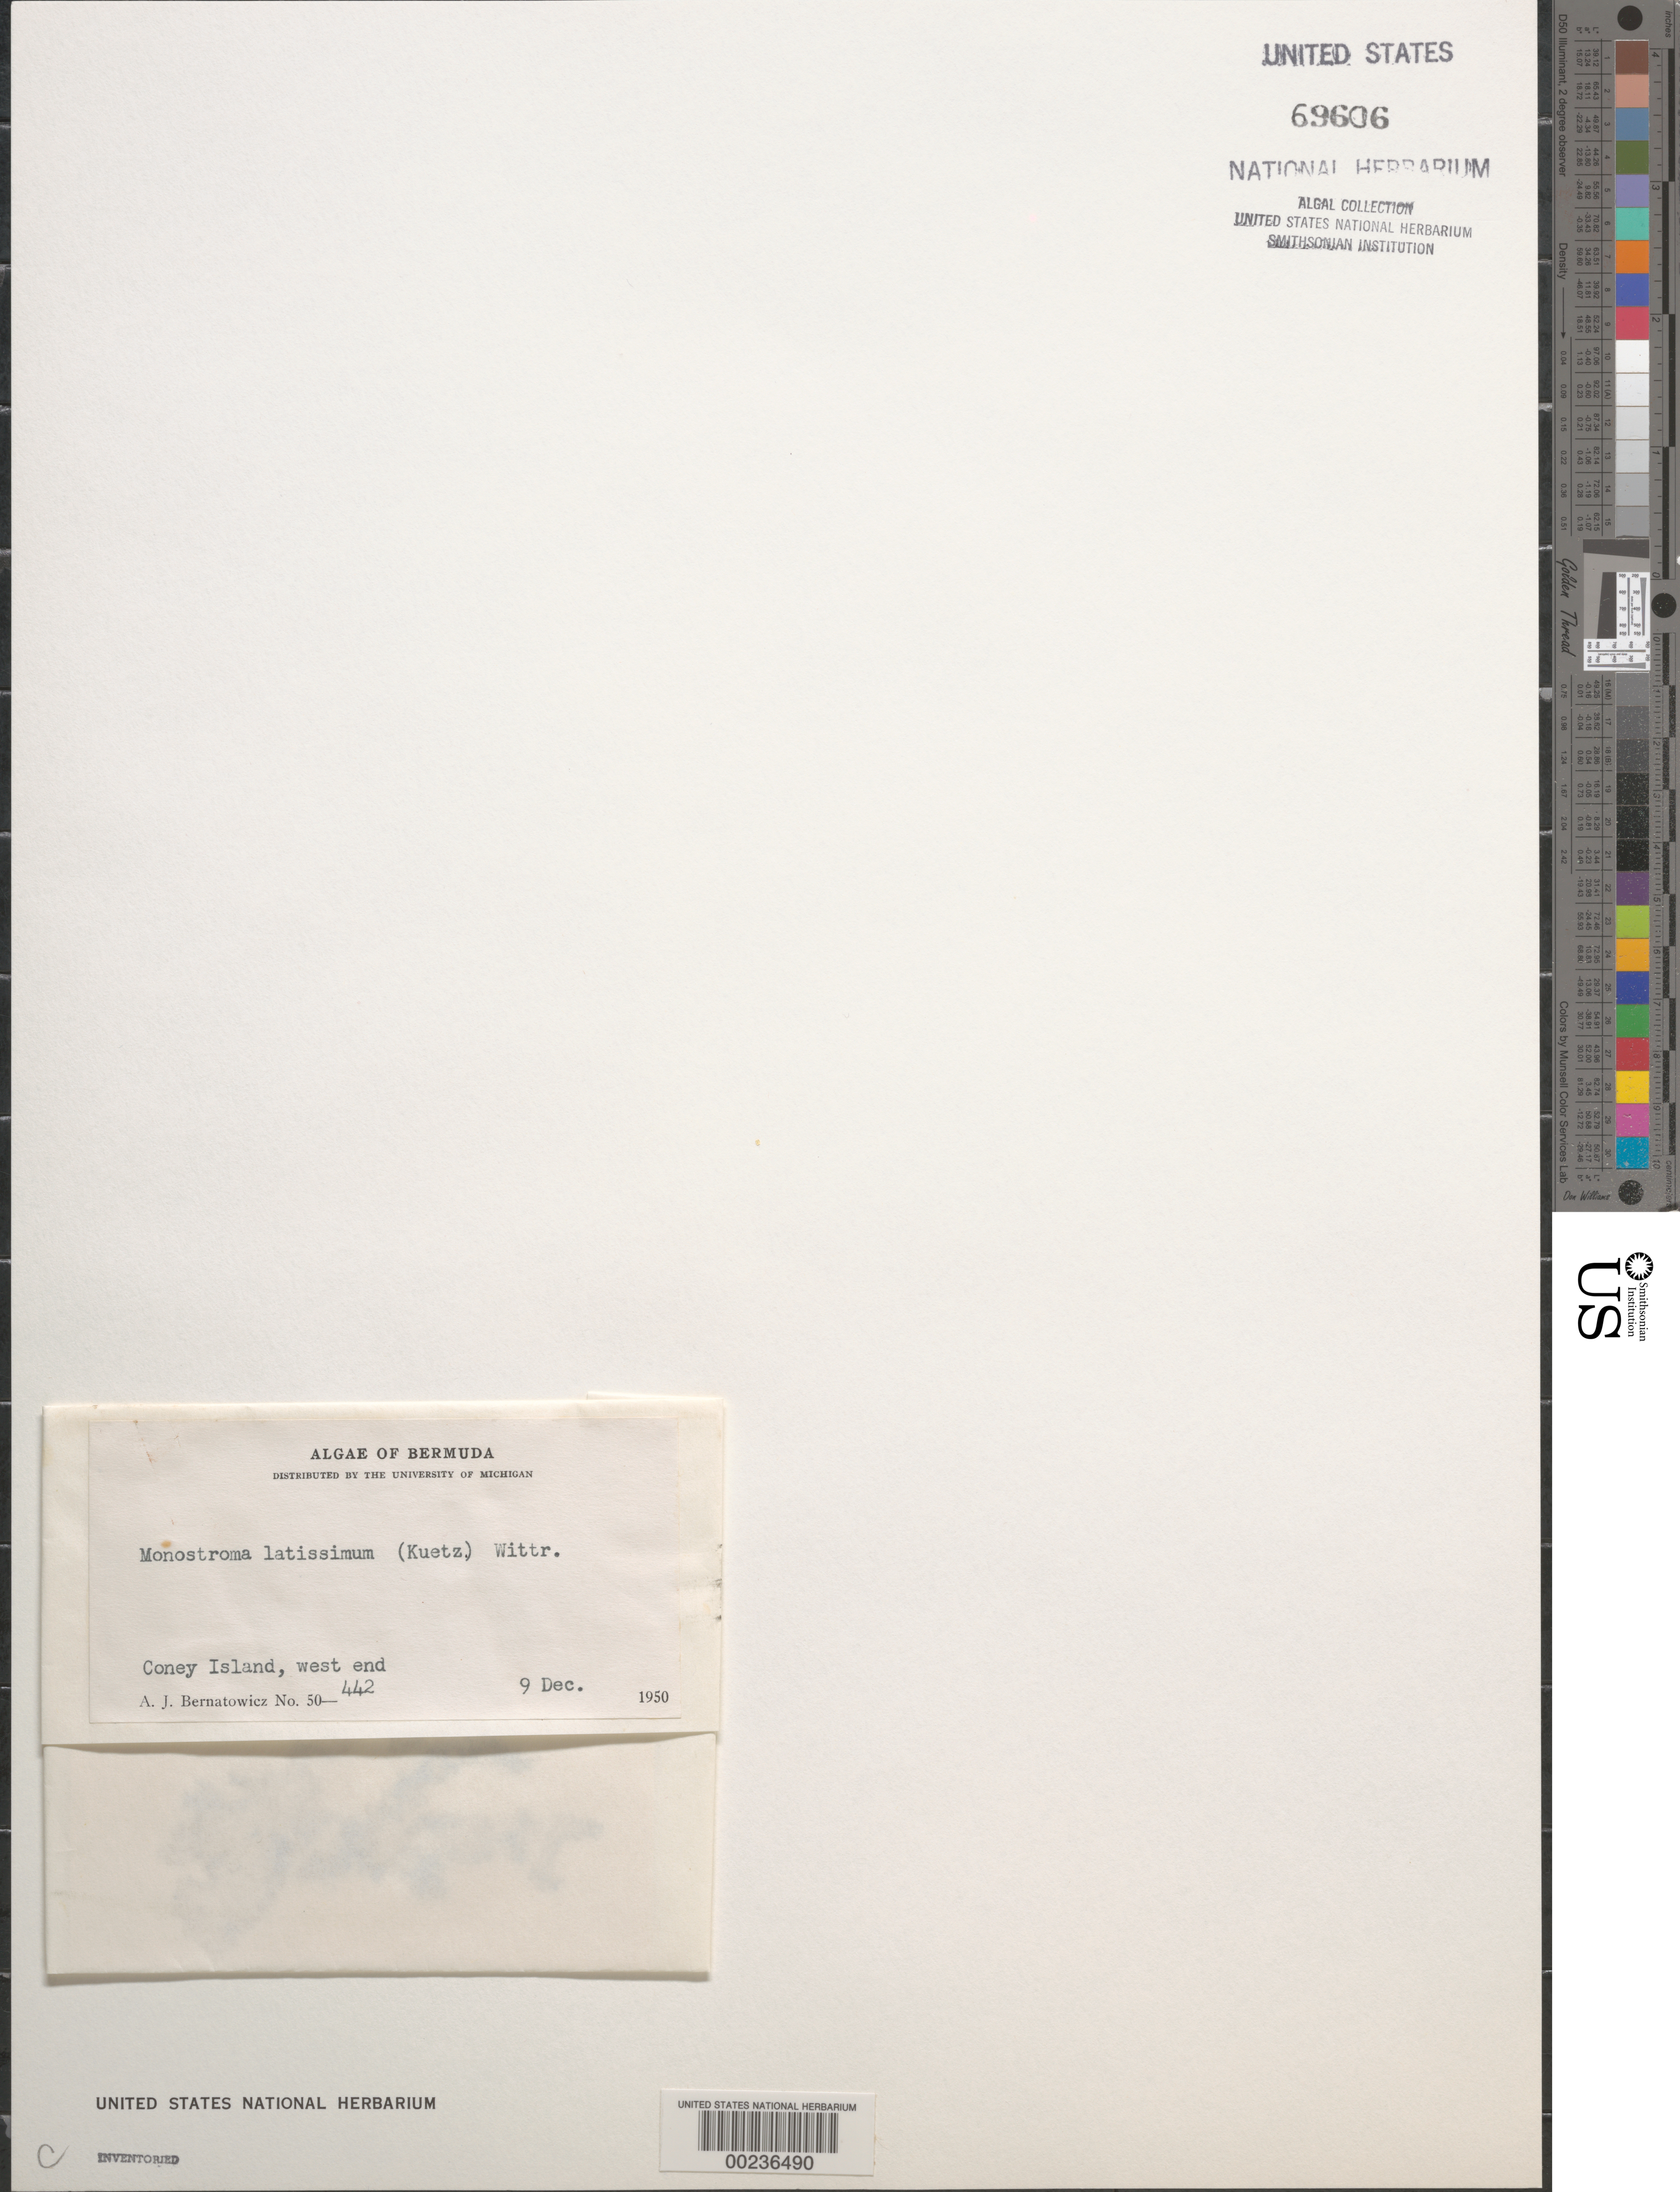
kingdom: Plantae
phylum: Chlorophyta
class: Ulvophyceae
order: Ulvales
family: Monostromataceae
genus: Monostroma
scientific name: Monostroma latissimum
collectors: A. Bernatowicz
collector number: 50-442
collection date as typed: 09 Dec 1950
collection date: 1950-12-09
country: Bermuda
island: Bermuda Island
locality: Coney Island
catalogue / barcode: US 69606